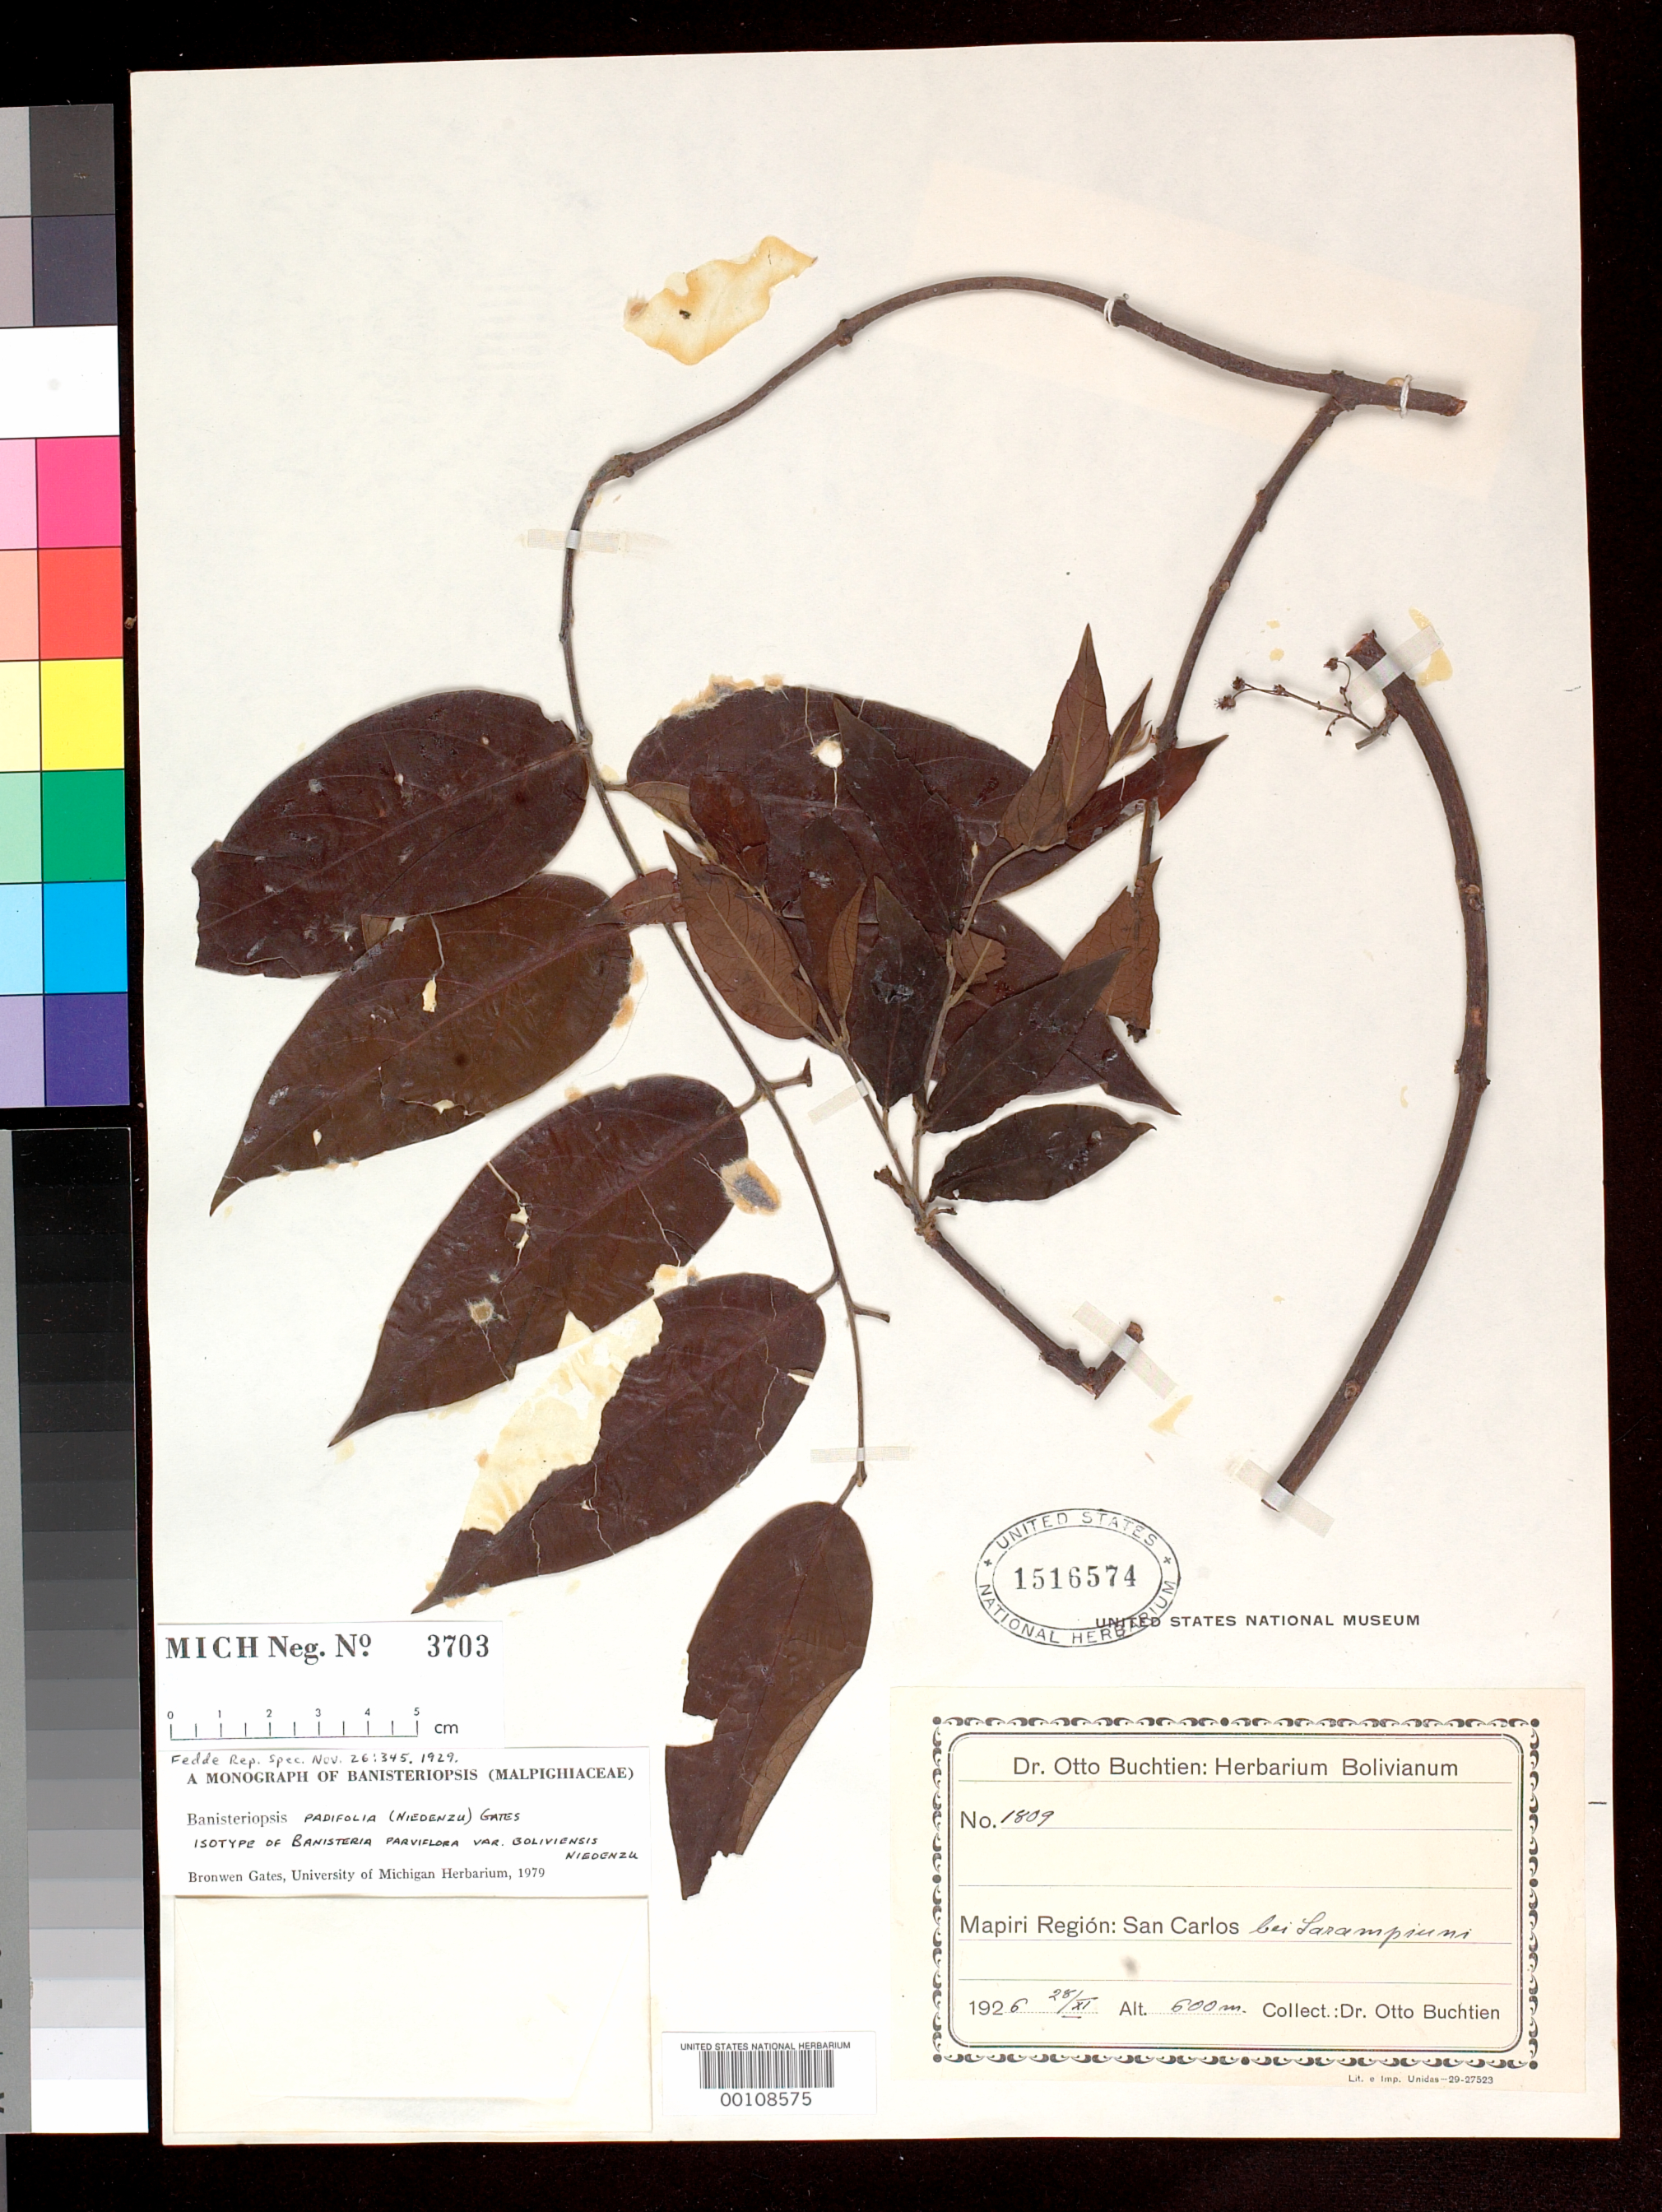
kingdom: Plantae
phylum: Tracheophyta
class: Magnoliopsida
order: Malpighiales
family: Malpighiaceae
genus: Banisteria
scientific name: Banisteria parviflora var. boliviensis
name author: Nied.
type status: Isotype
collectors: O. Buchtien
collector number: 1809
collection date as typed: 28 Nov 1926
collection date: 1926-11-28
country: Bolivia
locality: San Carlos, Mapiriregion, bei Sarampiuni.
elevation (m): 600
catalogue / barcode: US 1516574